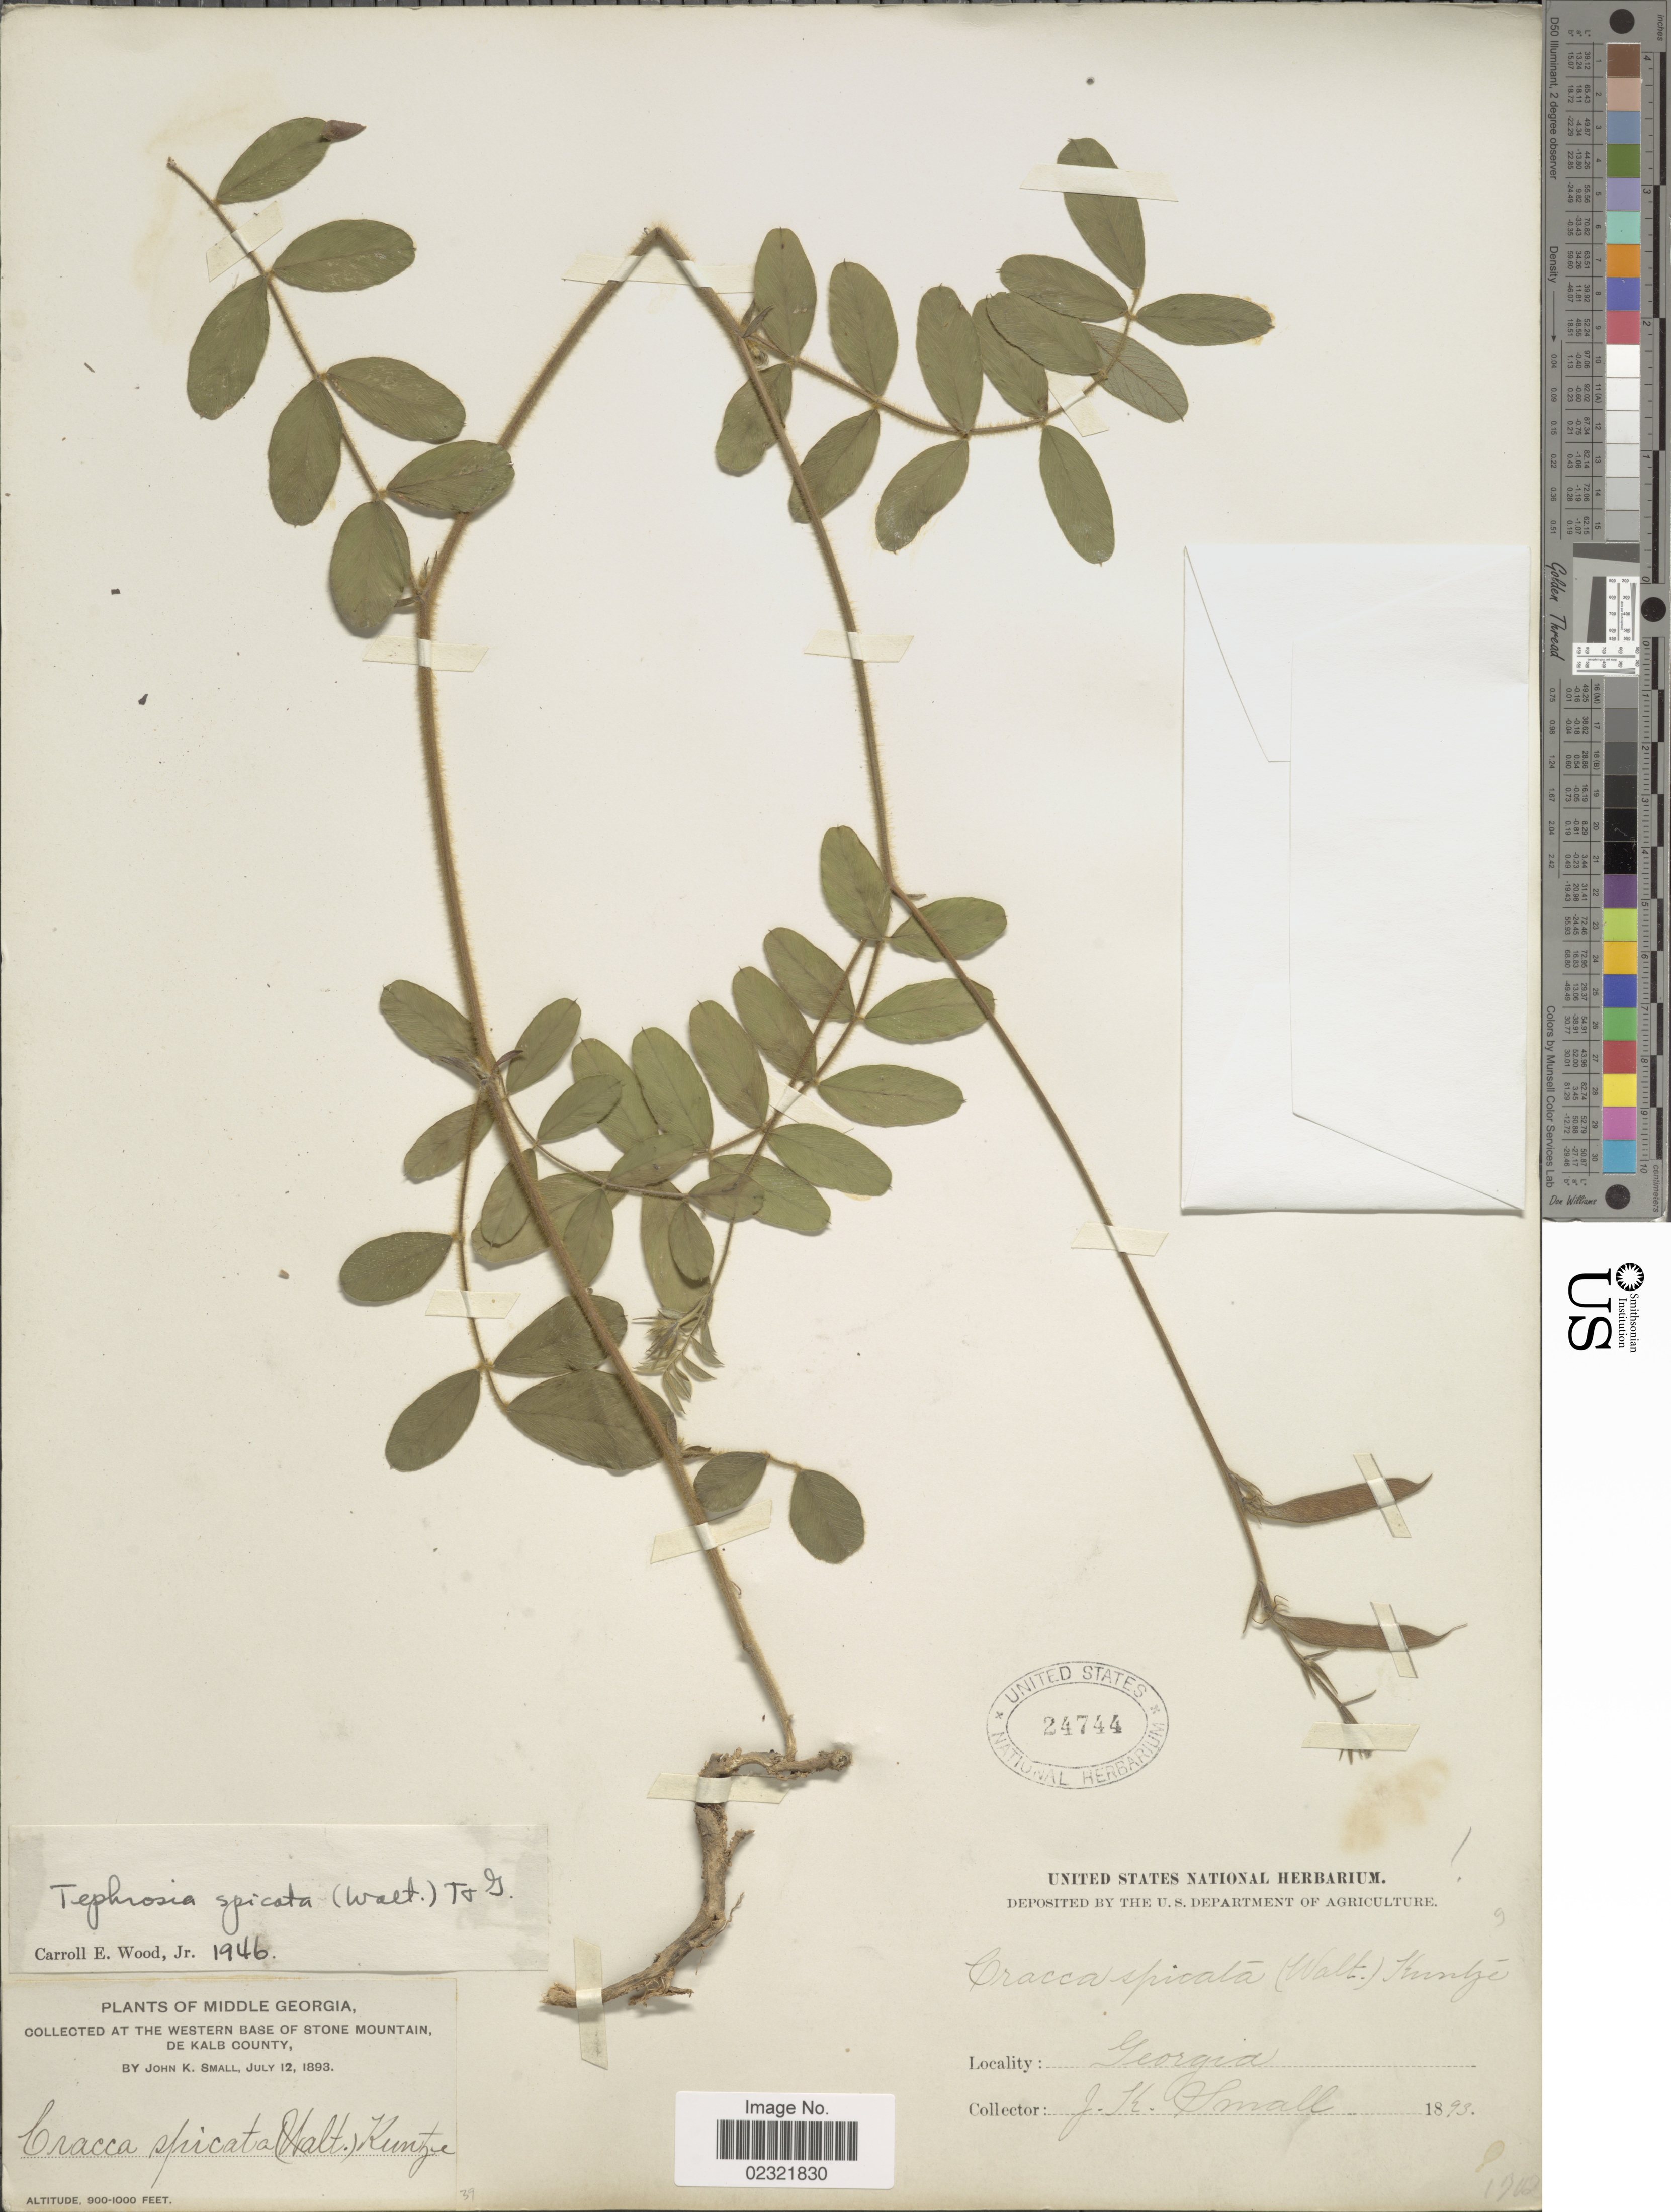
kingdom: Plantae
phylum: Tracheophyta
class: Magnoliopsida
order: Fabales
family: Fabaceae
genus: Tephrosia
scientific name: Tephrosia spicata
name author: (Walter) Torr. & A. Gray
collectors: J. K. Small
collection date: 1893-07-12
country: United States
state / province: Georgia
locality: Middle Georgia, at the Western Base of Stone Mountain, De Klab County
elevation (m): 274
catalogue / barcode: US 24744